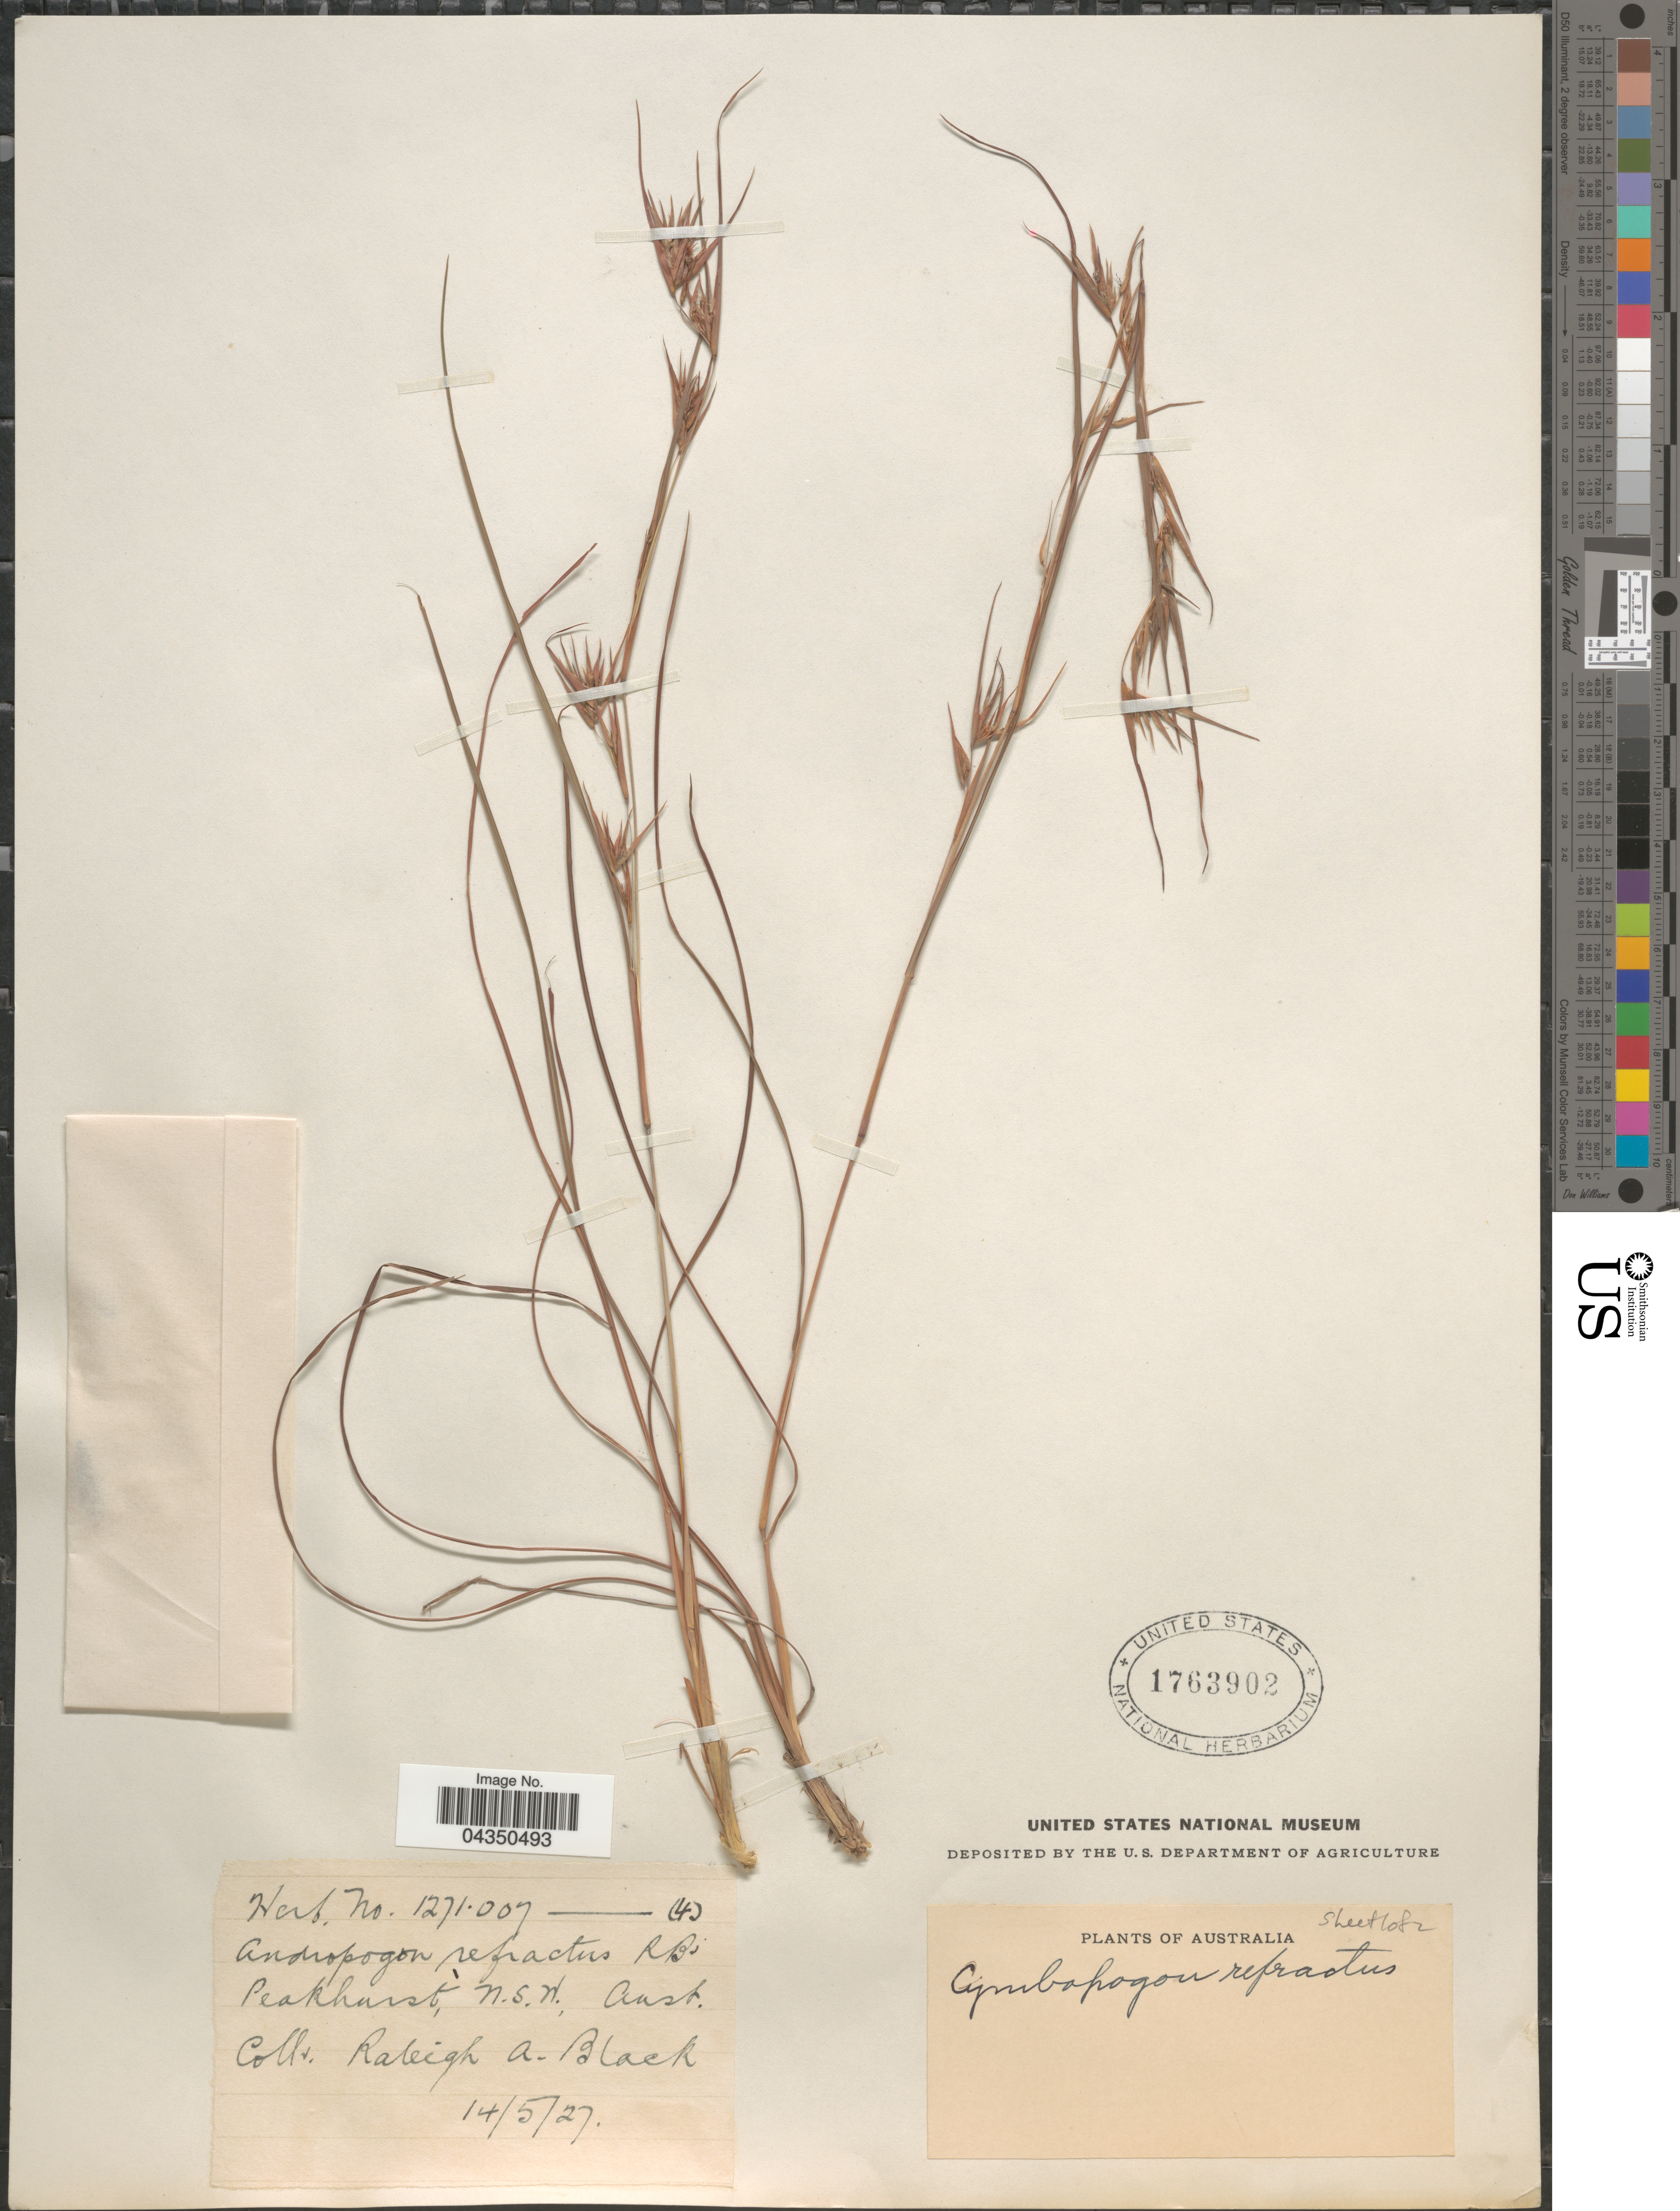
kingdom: Plantae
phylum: Tracheophyta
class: Liliopsida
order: Poales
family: Poaceae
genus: Cymbopogon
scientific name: Cymbopogon refractus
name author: (R. Br.) A. Camus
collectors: R. A. Black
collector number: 1271.007(4)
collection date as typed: Transcribed d/m/y: 14/5/27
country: Australia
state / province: New South Wales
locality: Peakhurst.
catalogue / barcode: US 1763902